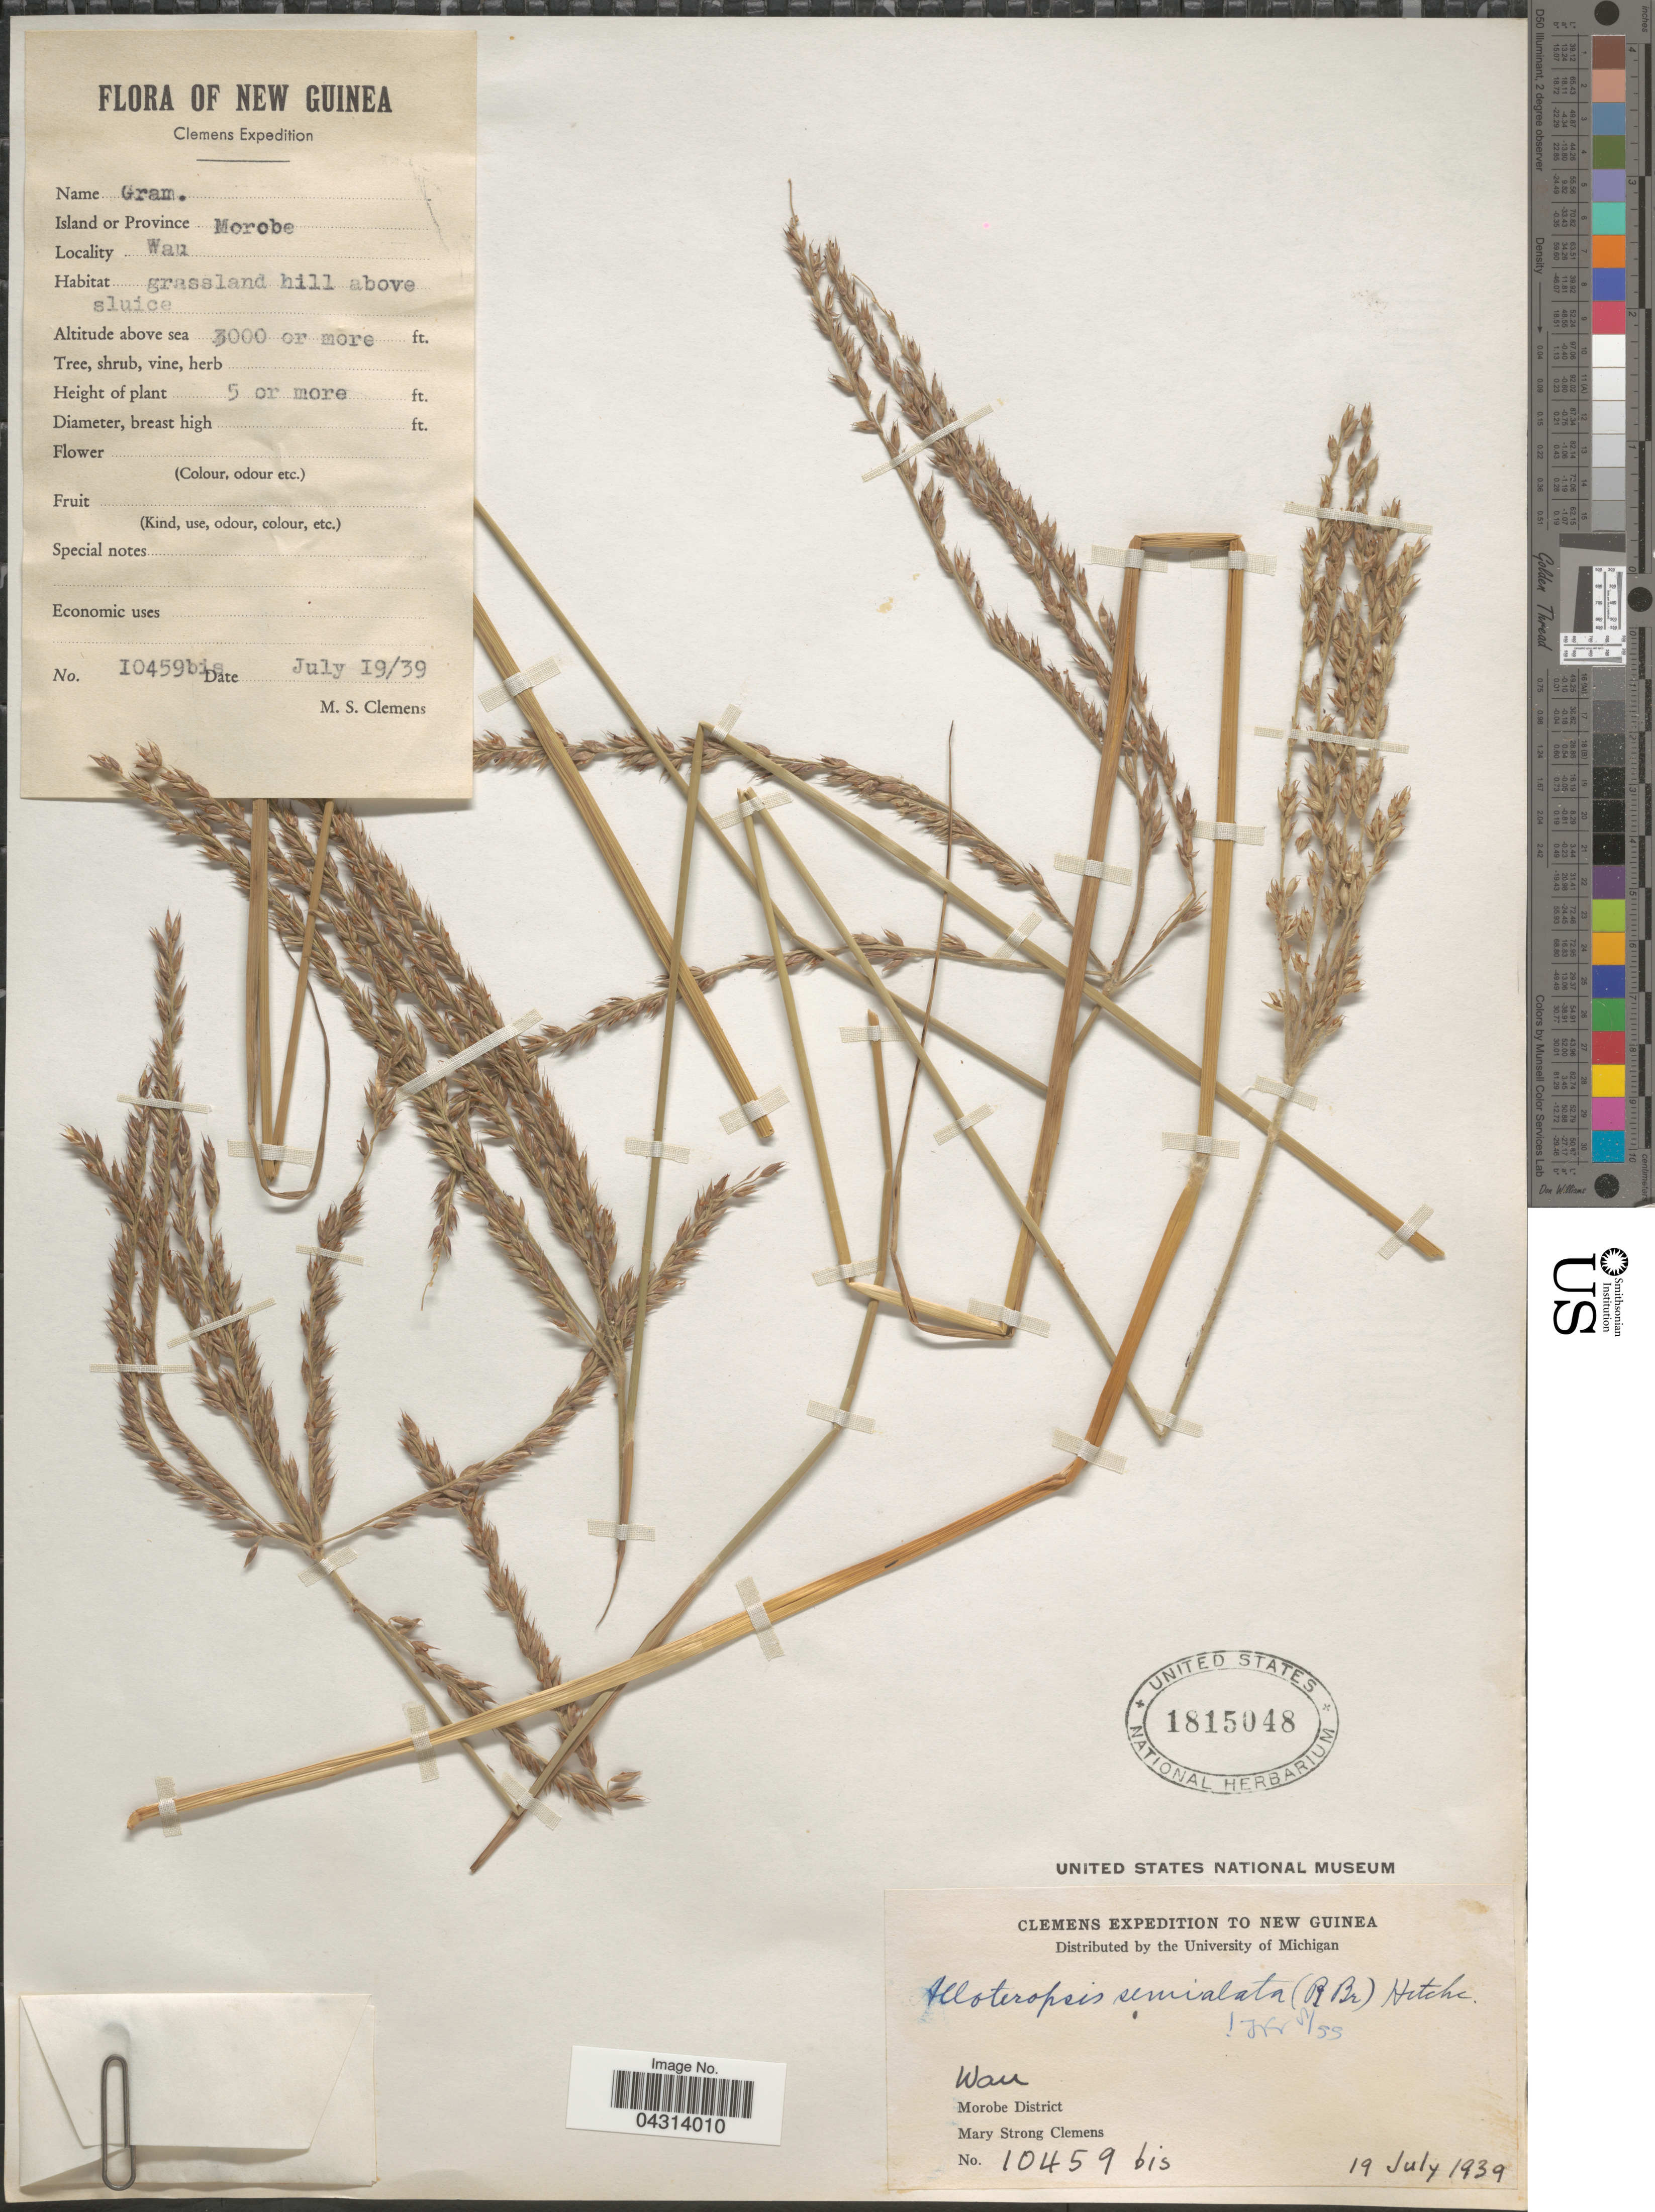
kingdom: Plantae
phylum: Tracheophyta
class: Liliopsida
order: Poales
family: Poaceae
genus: Alloteropsis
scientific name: Alloteropsis semialata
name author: (R. Br.) Hitchc.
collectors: M. S. Clemens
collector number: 10459bis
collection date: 1939-07-19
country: Papua New Guinea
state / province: Morobe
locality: Clemens Expedition to New Guinea. Wan. Morobe District.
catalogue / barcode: US 1815048